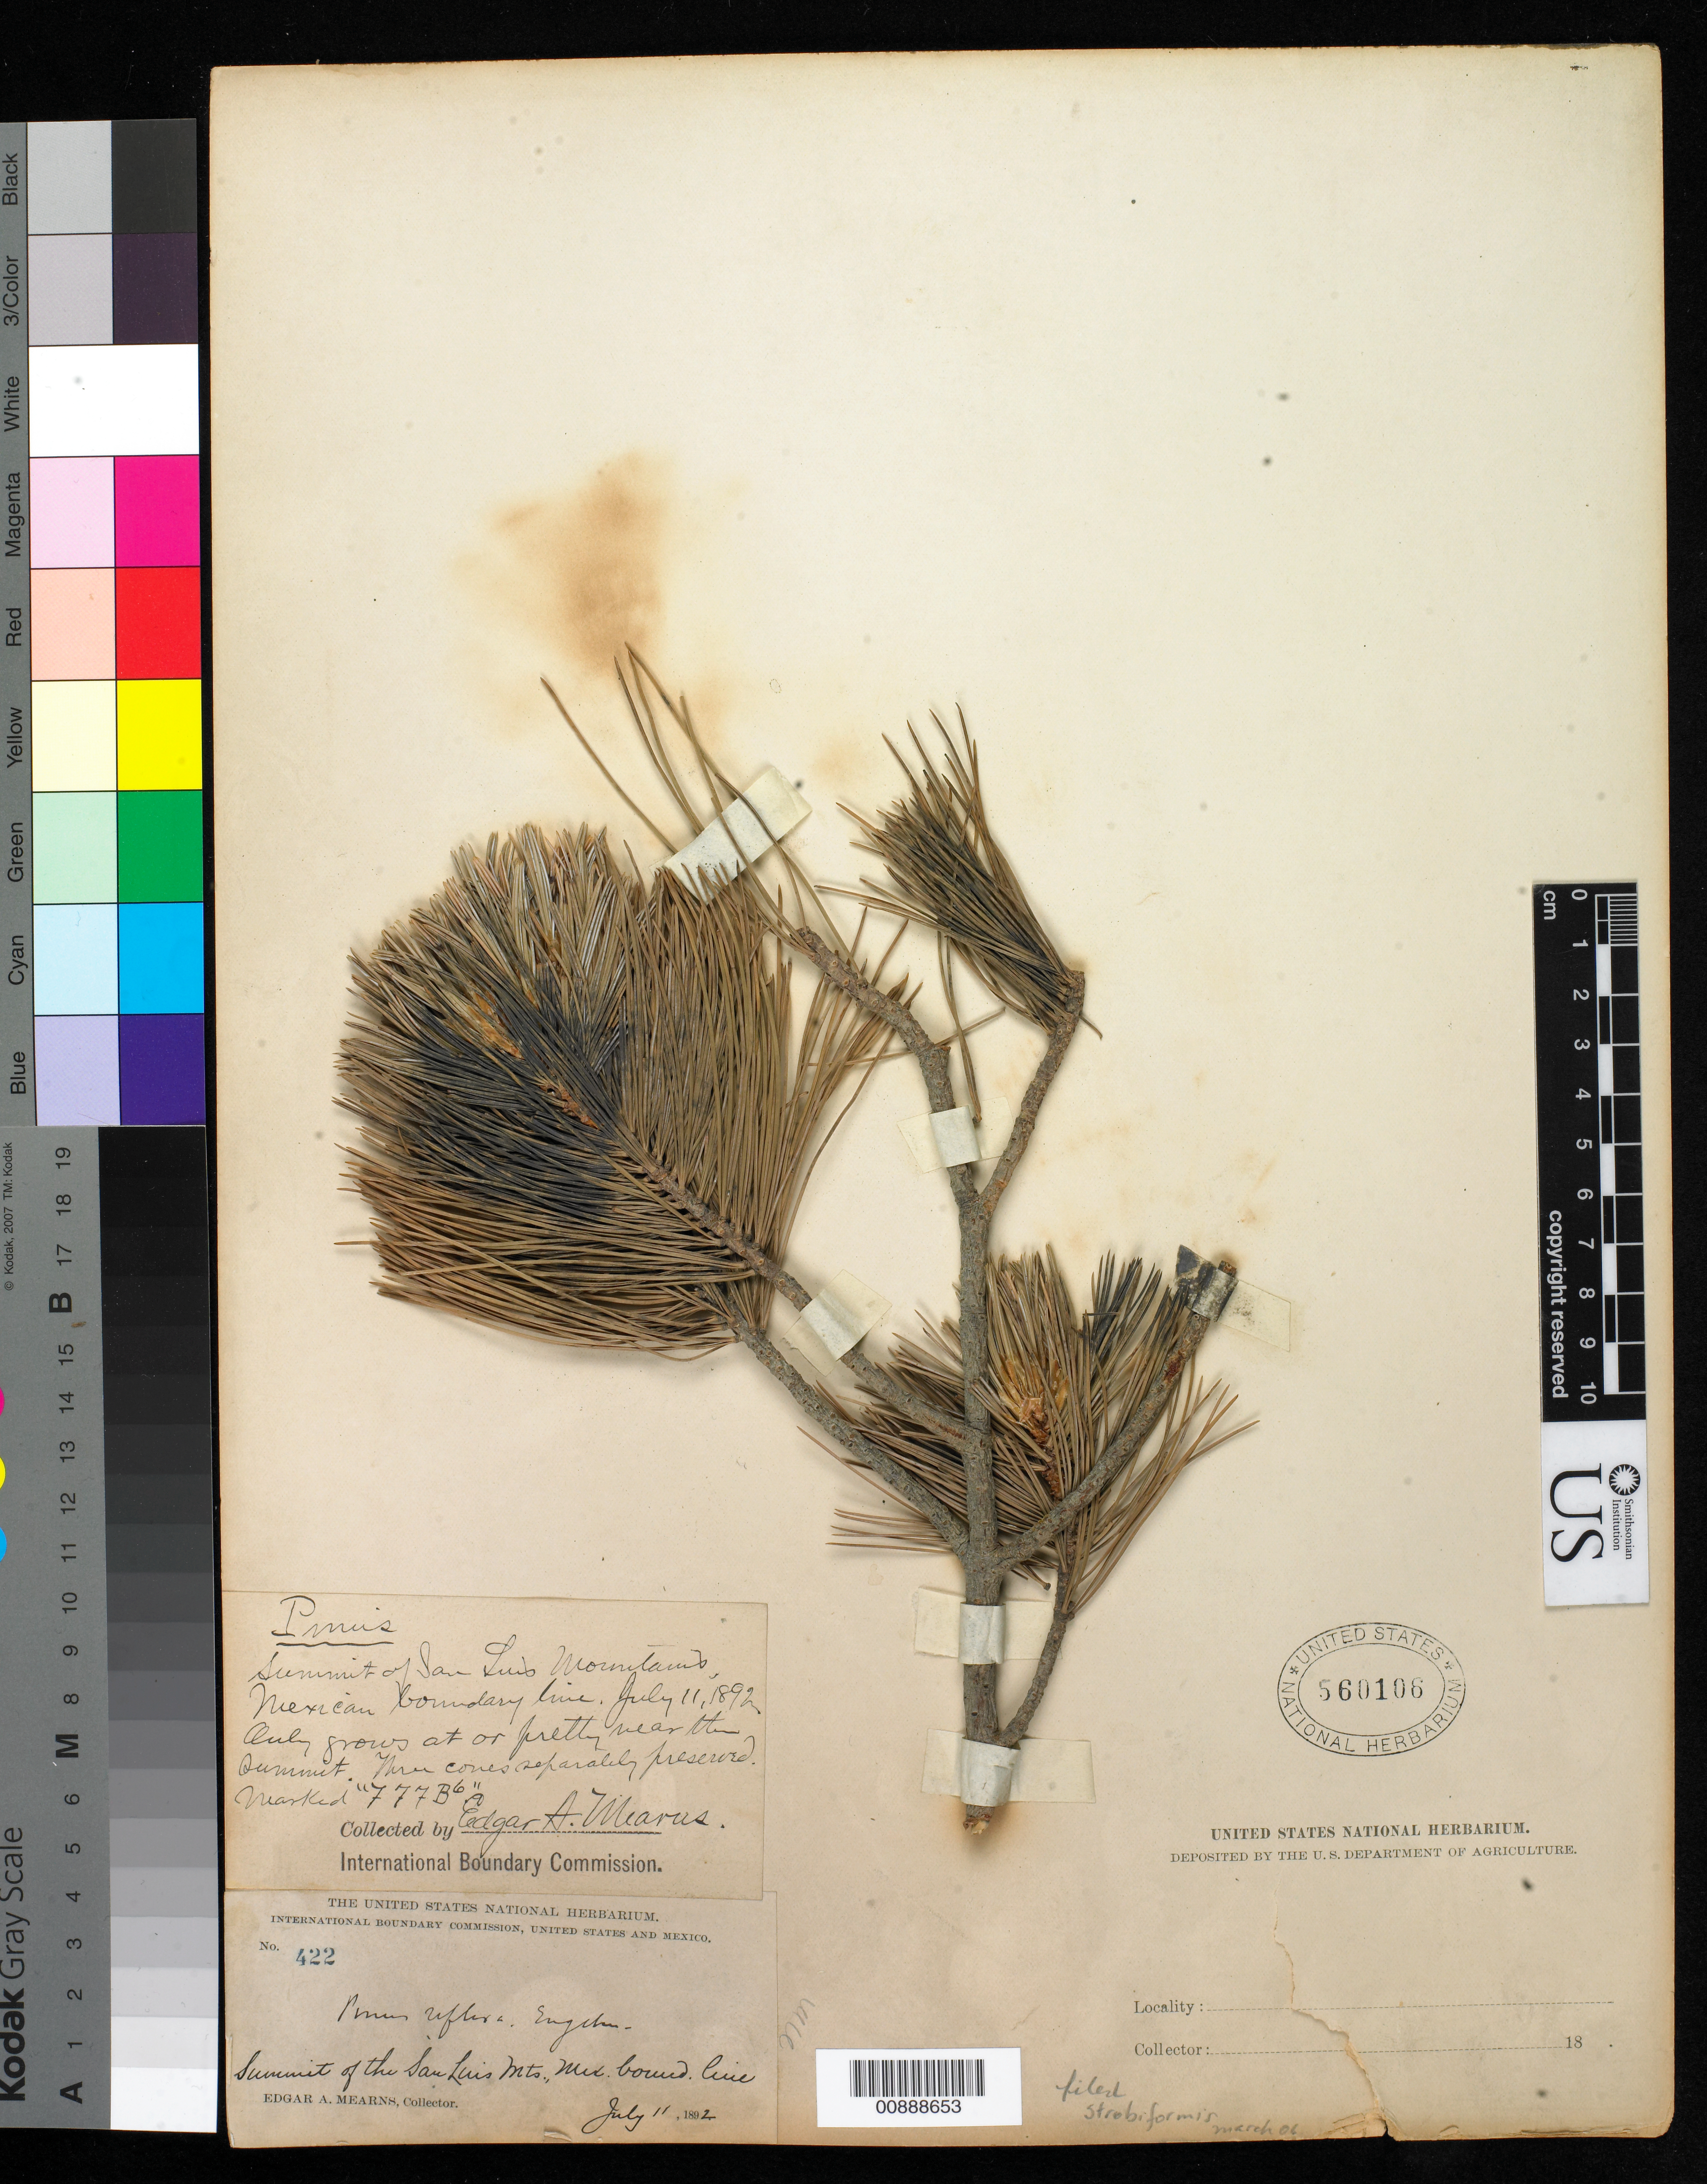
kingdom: Plantae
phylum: Tracheophyta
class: Pinopsida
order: Pinales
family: Pinaceae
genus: Pinus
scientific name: Pinus strobiformis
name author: Engelm.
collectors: E. A. Mearns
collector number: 422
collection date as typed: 11 Jul 1892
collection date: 1892-07-11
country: United States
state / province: New Mexico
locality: Summit of the San Luis Mountains, Mexican Boundary Line.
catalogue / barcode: US 560106